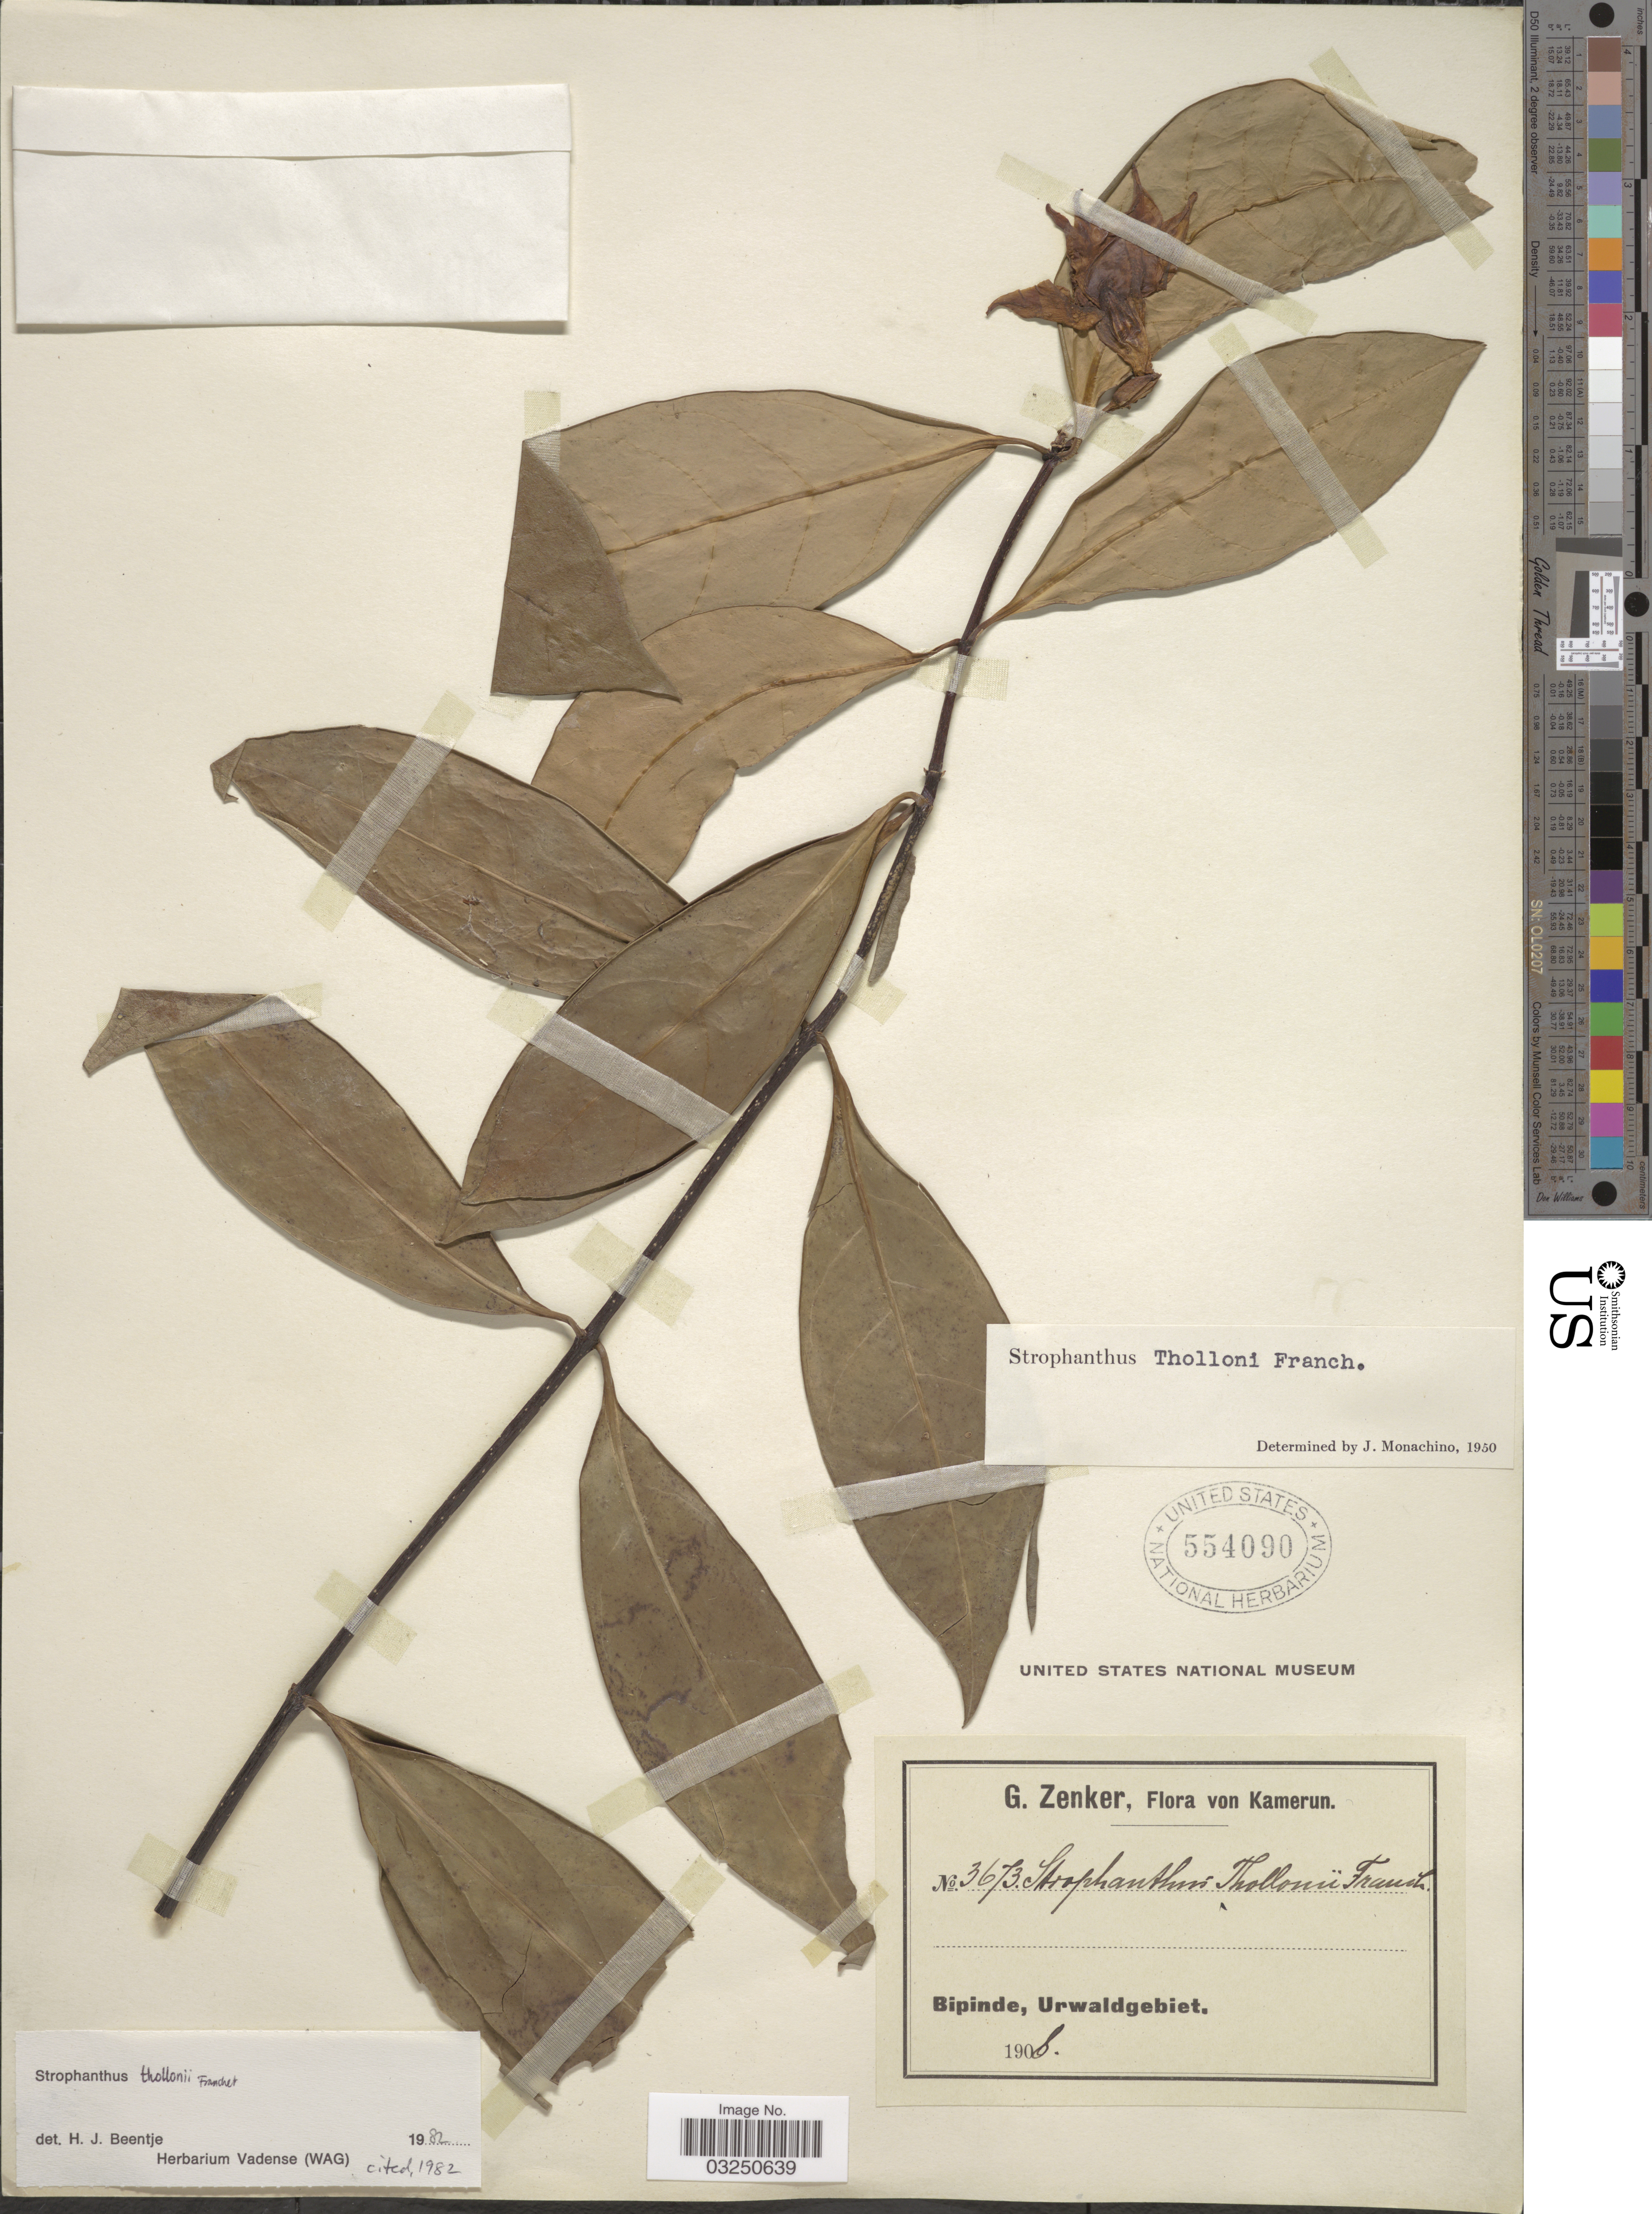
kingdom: Plantae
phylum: Tracheophyta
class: Magnoliopsida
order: Gentianales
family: Apocynaceae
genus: Strophanthus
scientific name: Strophanthus thollonii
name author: Franch.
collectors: G. A. Zenker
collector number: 3673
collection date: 1908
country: Cameroon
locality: Kamerun. Bipinde, Urwaldgebiet.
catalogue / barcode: US 554090